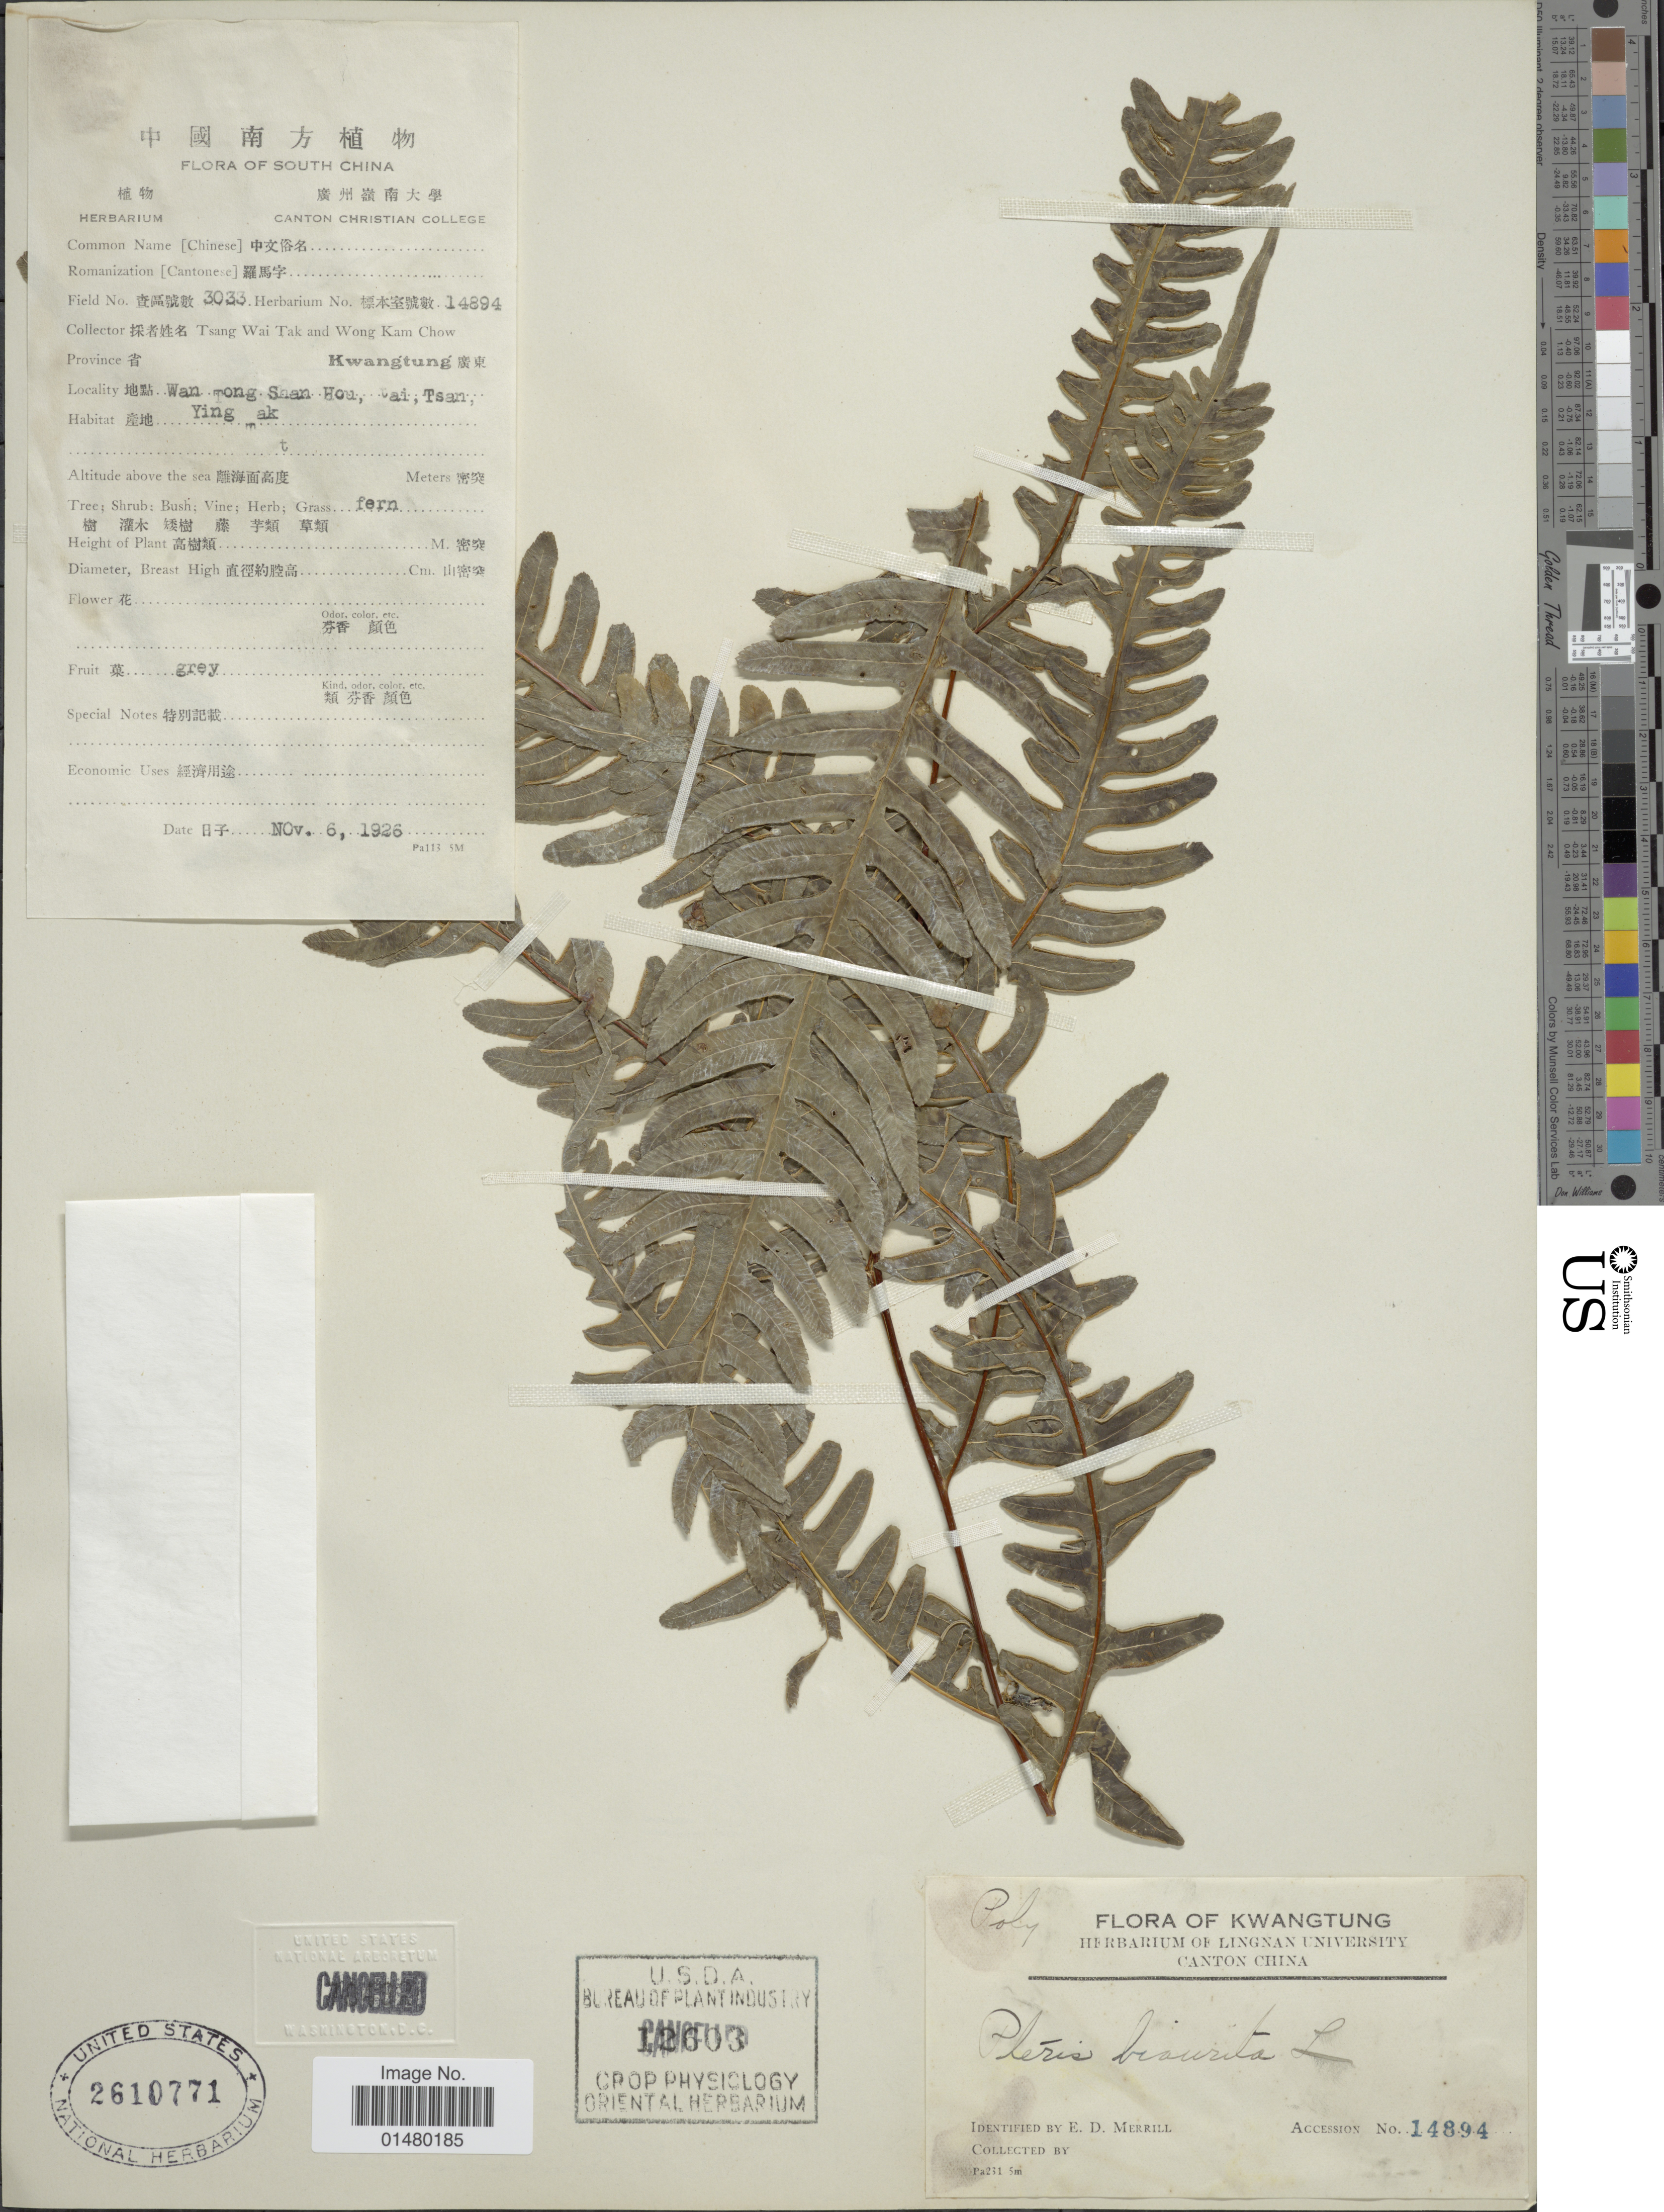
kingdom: Plantae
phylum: Tracheophyta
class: Polypodiopsida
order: Polypodiales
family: Pteridaceae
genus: Pteris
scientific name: Pteris biaurita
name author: L.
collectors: T. Tak & W. Chow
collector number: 3033/14894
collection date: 1926-11-06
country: China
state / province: Guangdong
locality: South China, Province Kwangtung, Wan Tong Saan Hou, tai Tsan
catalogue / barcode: US 2610771